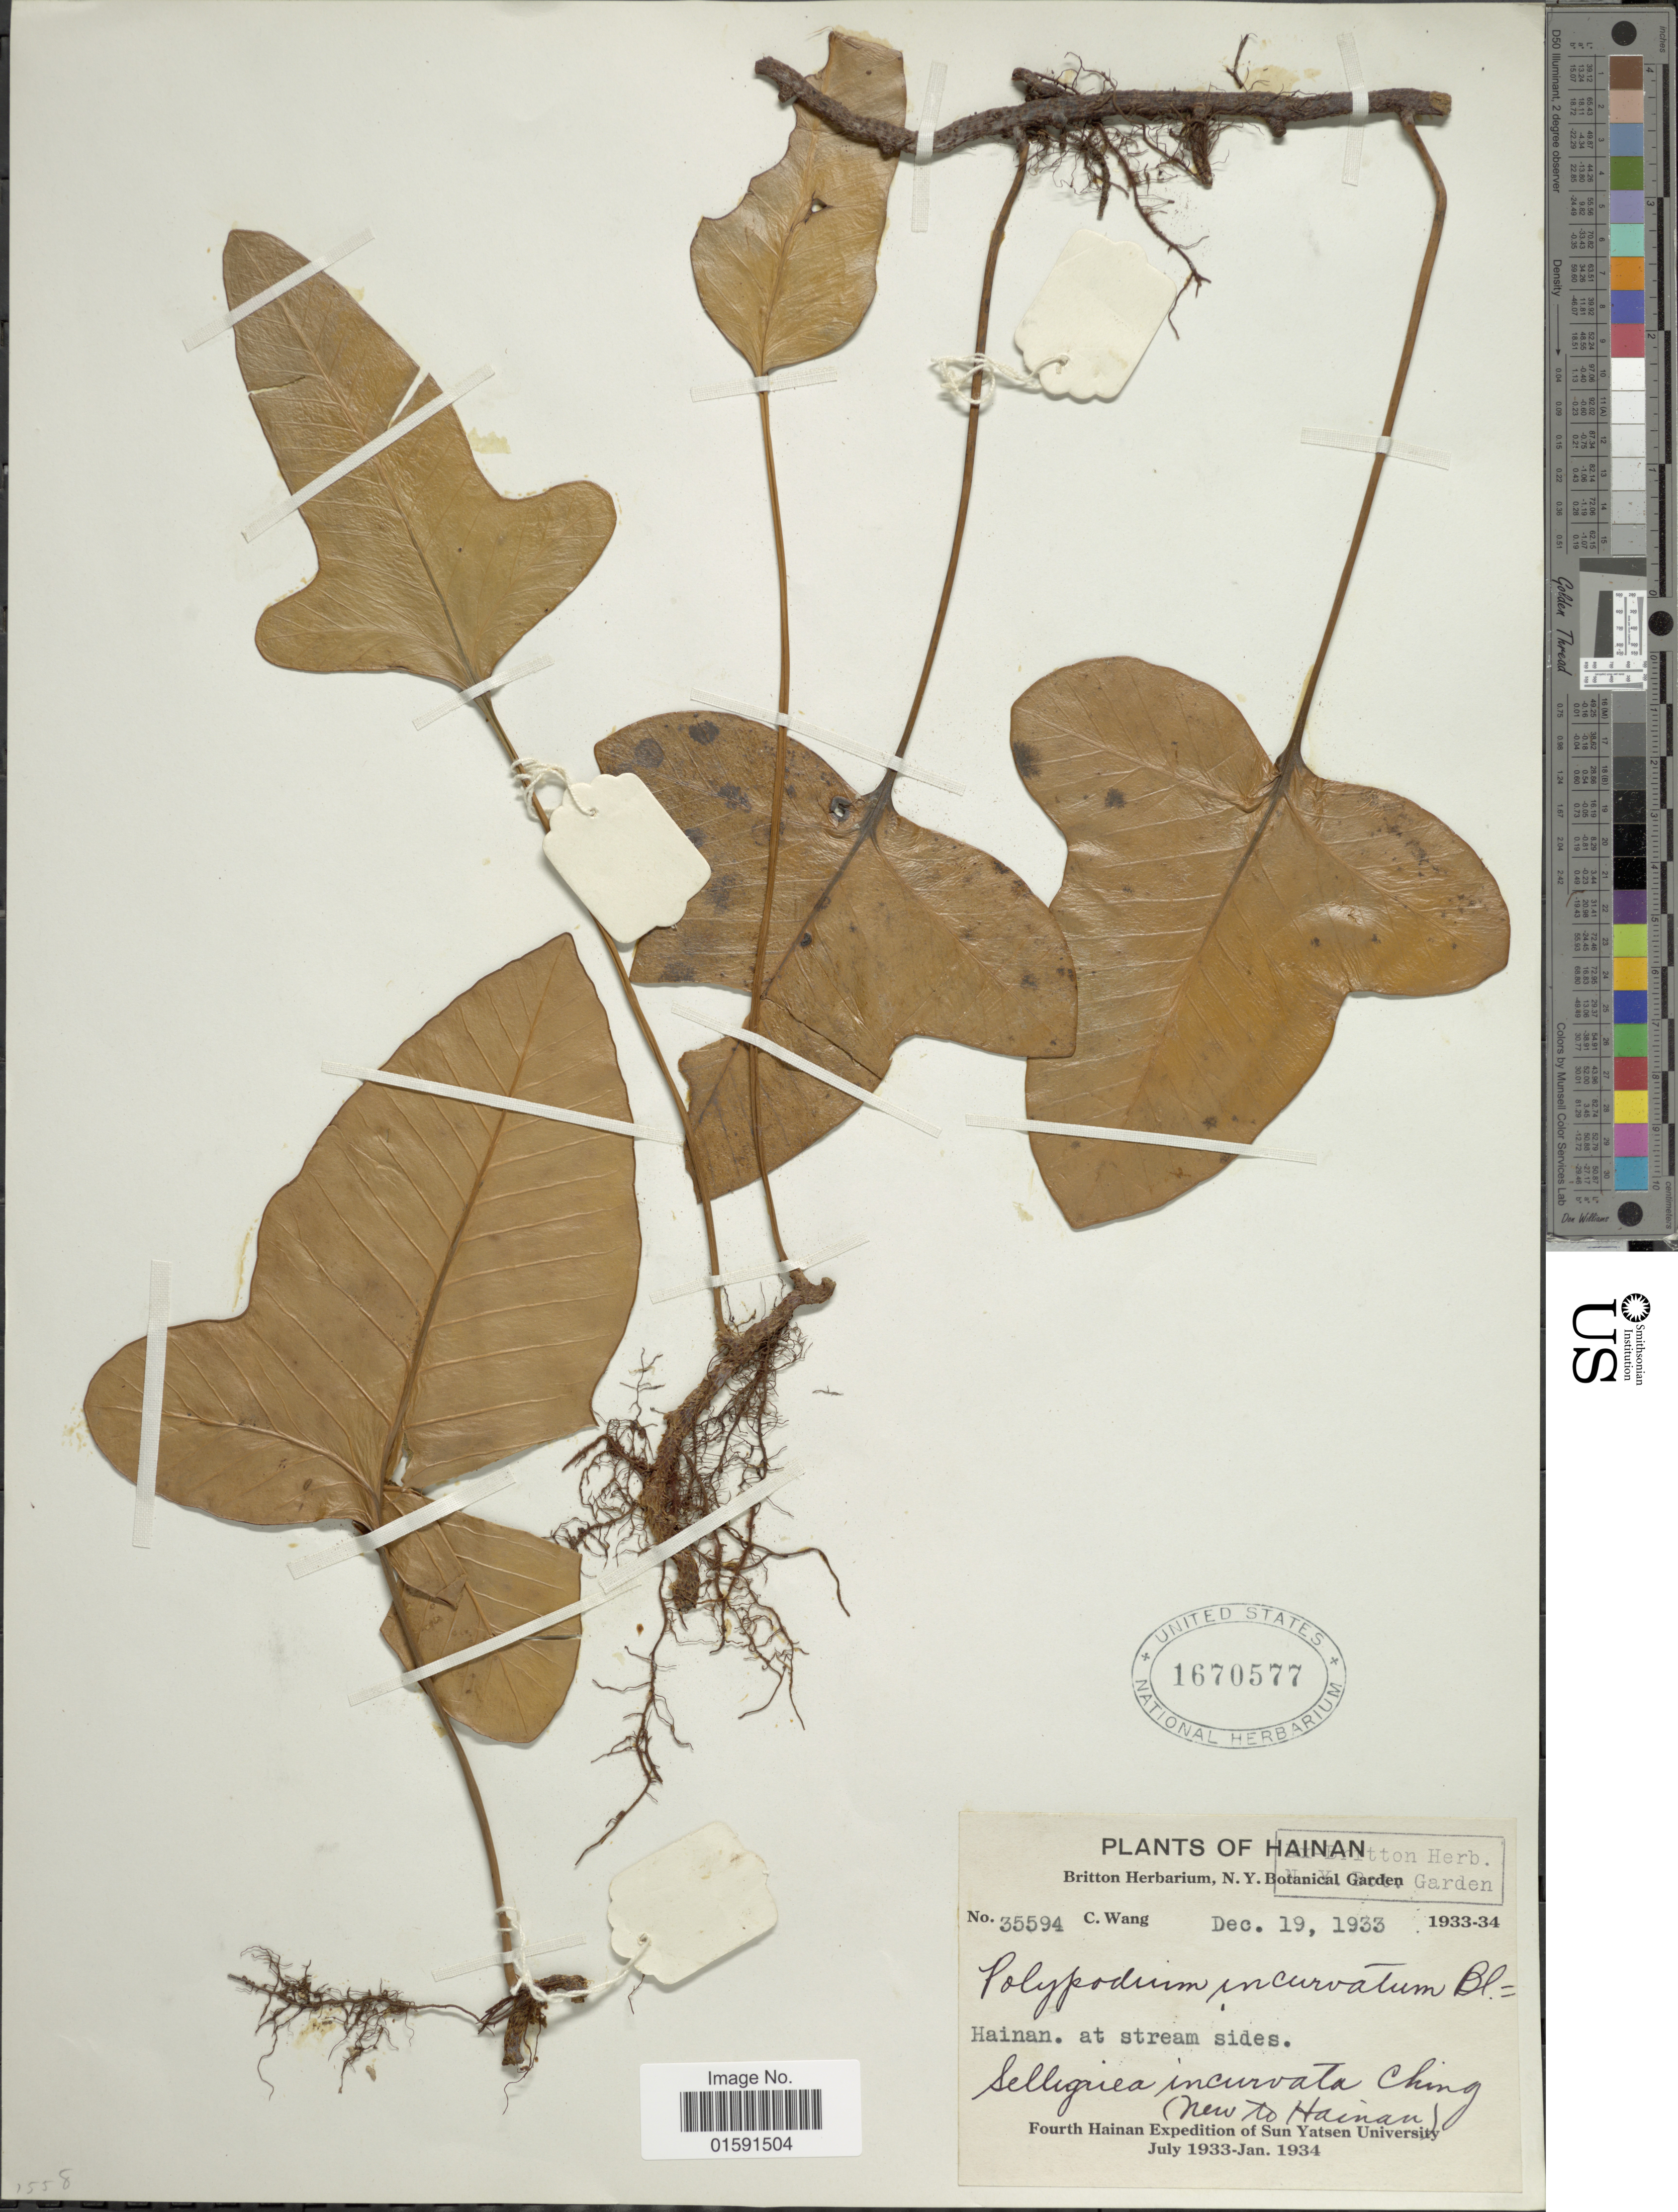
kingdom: Plantae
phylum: Tracheophyta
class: Polypodiopsida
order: Polypodiales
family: Polypodiaceae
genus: Selliguea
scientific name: Selliguea triloba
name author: (Houtt.) M.G. Price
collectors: C. Wang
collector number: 35594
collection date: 1933-12-19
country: China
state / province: Hainan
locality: Hainan, at stream sides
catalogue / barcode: US 1670577